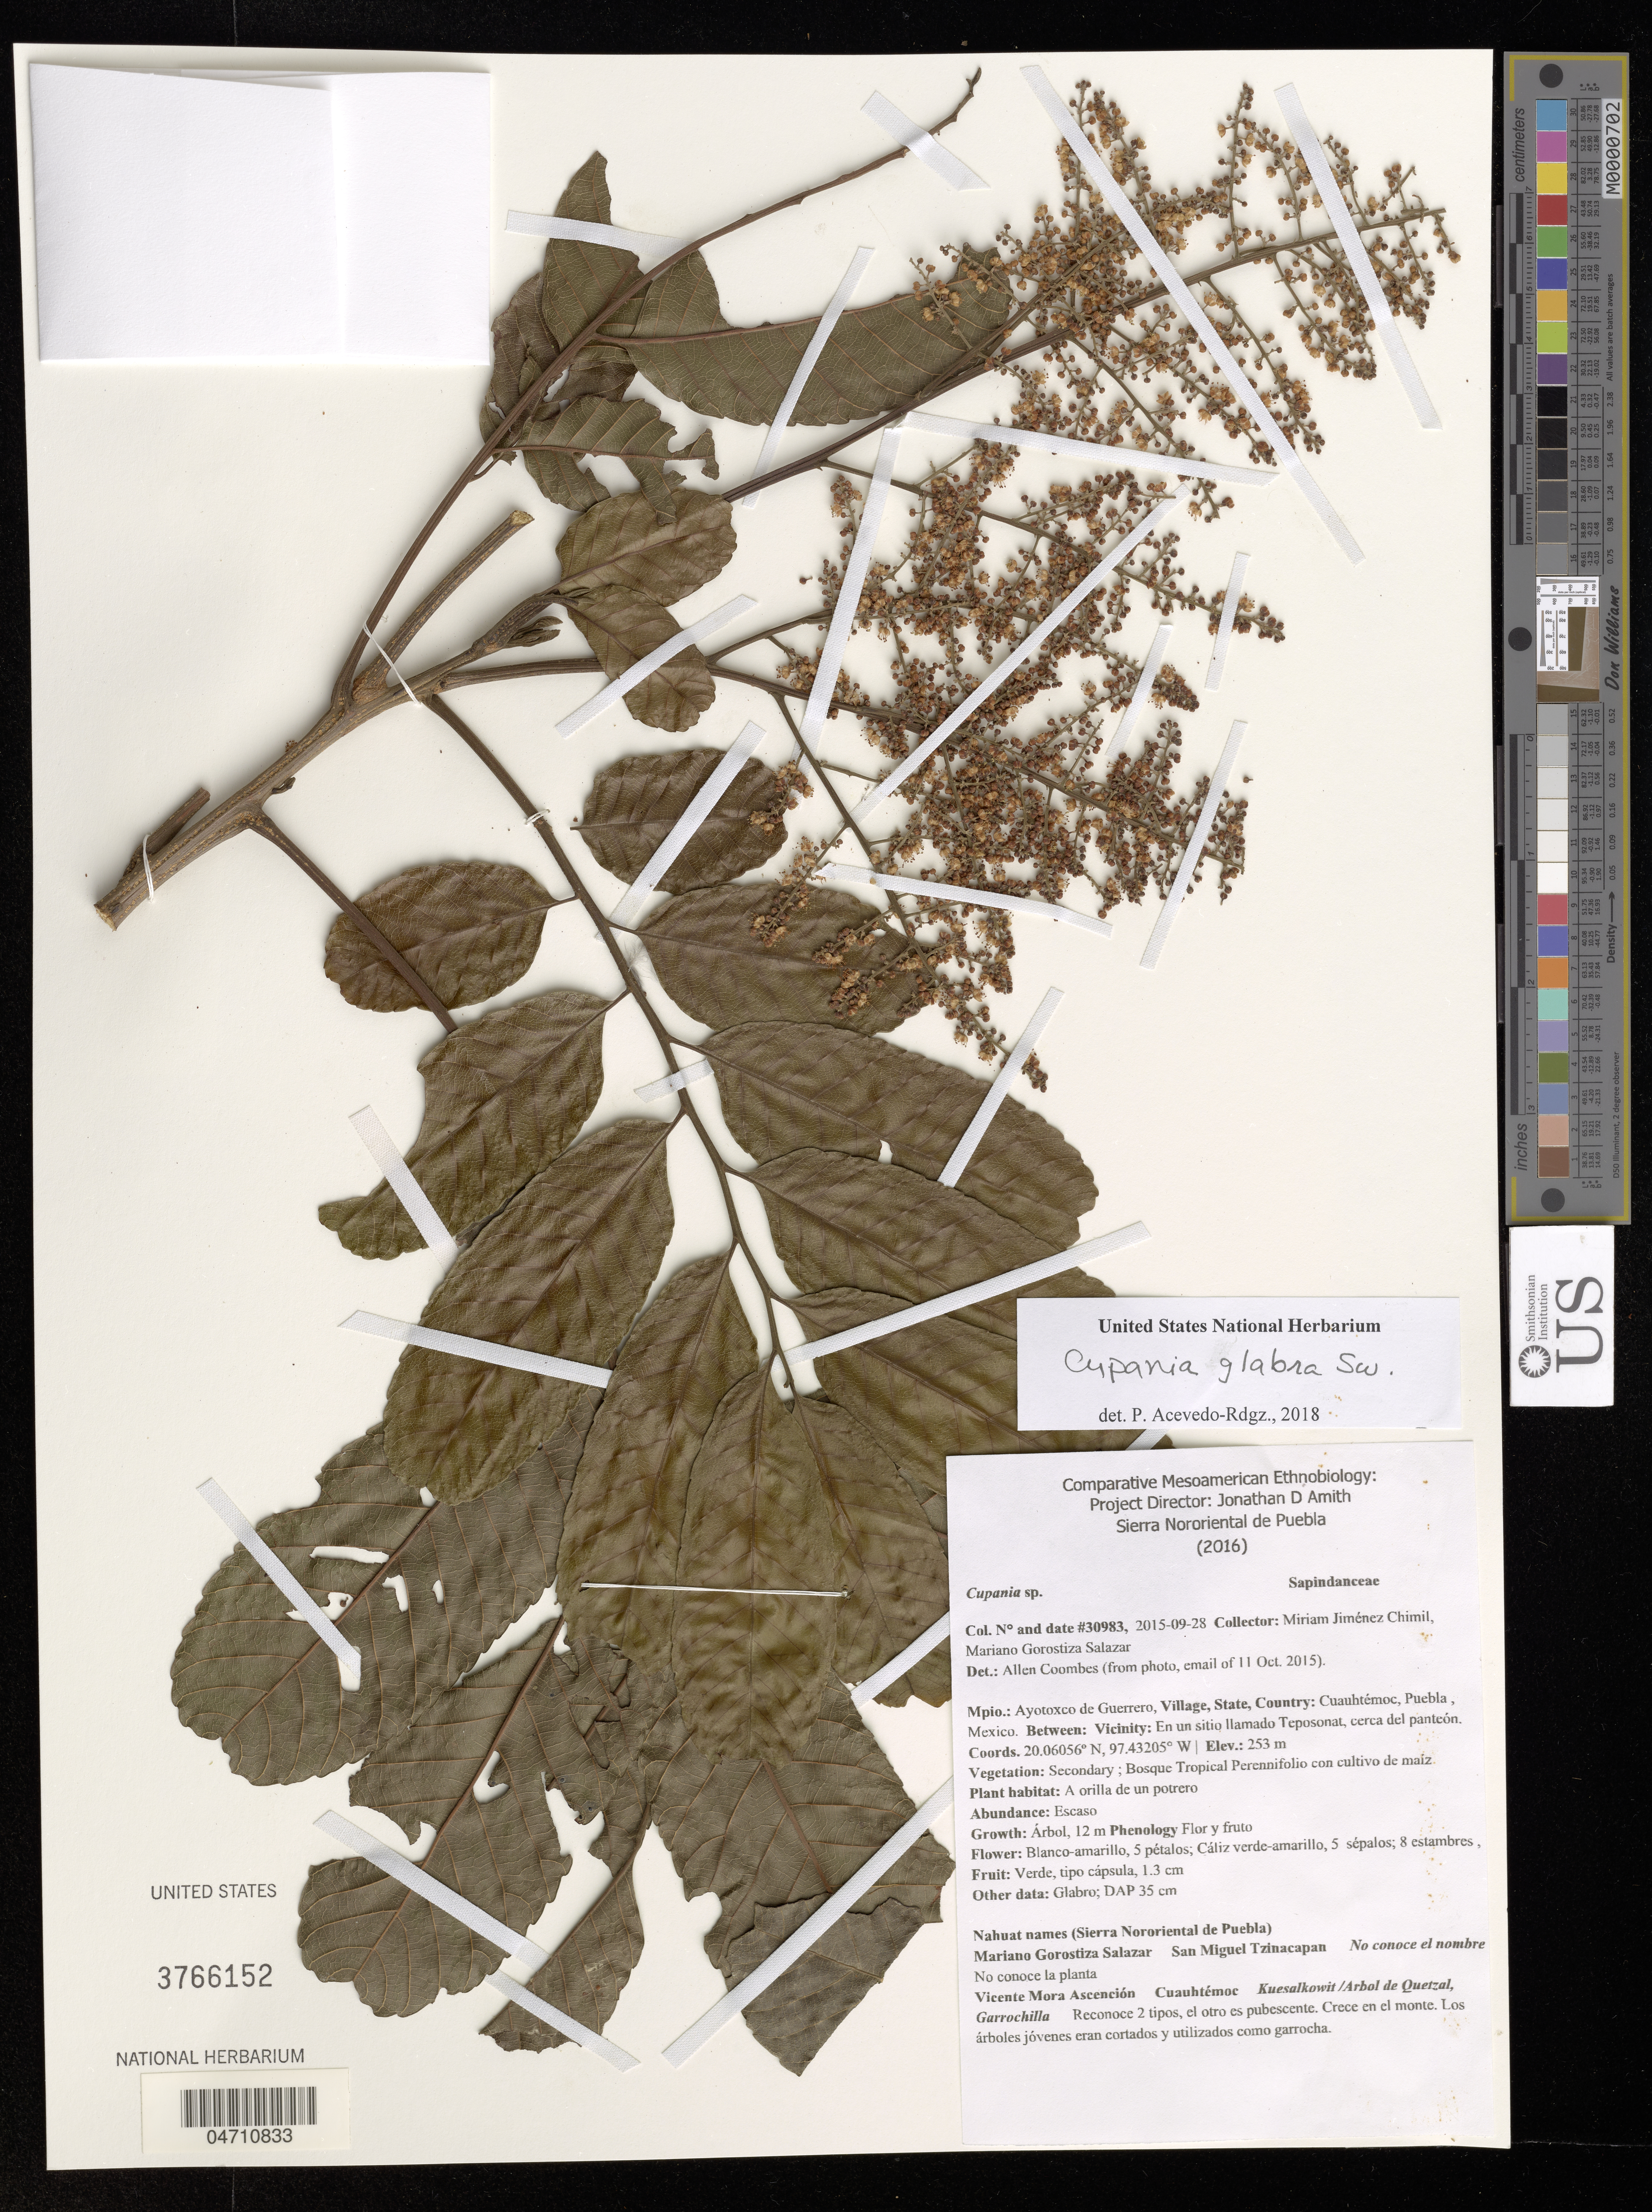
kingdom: Plantae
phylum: Tracheophyta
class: Magnoliopsida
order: Sapindales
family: Sapindaceae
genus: Cupania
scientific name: Cupania glabra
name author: Sw.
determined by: Acevedo-Rodriguez, P., (US), Smithsonian Institution - National Museum of Natural History (UNITED STATES)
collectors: M. Jiménez Chimil & M. Gorostiza S.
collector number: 30983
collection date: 2015-09-28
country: Mexico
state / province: Puebla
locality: Mpio.: Ayotocxo de Guerrero, Cuauhtémoc. Between: Vicinity: En un sitio llamado Teposonat, cerca del panteón.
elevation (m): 253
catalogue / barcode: US 3766152